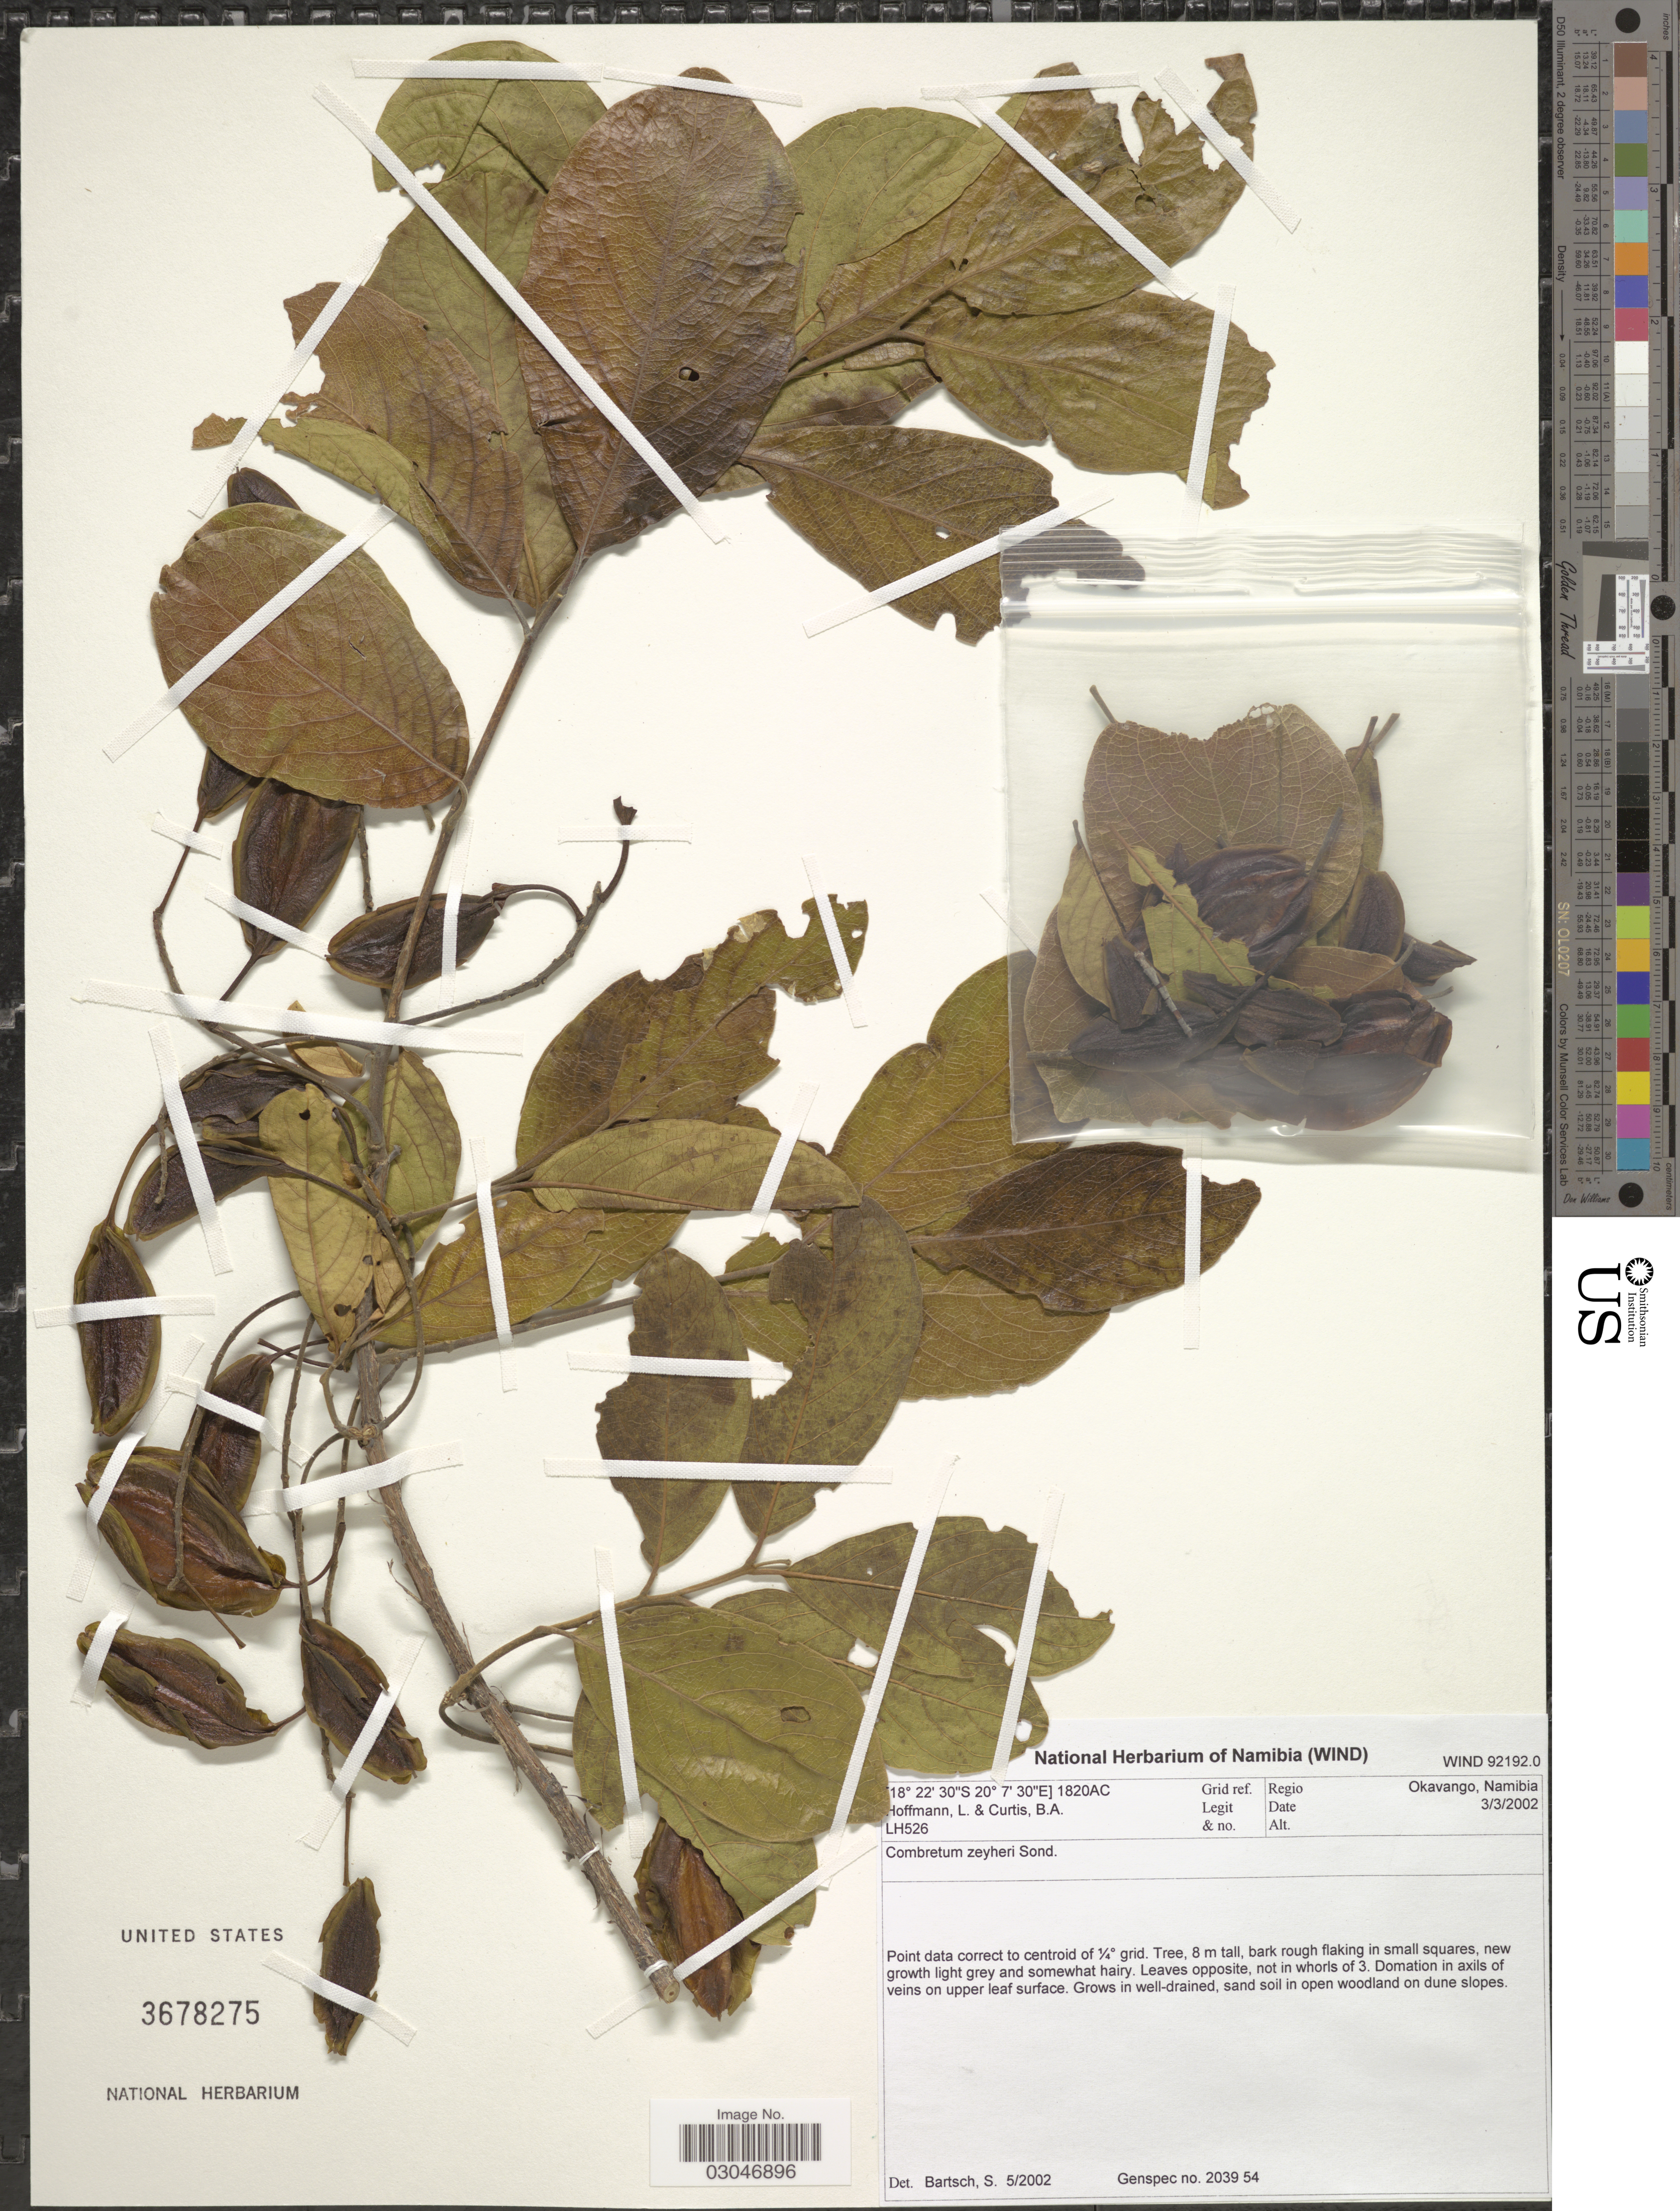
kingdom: Plantae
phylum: Tracheophyta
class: Magnoliopsida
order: Myrtales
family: Combretaceae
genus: Combretum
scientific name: Combretum zeyheri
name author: Sond.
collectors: L. Hoffmann & B. A. Curtis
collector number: LH526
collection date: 2002-03-03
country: Namibia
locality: Grid ref. 1820AC, Regio Okavango, Namibia.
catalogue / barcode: US 3678275